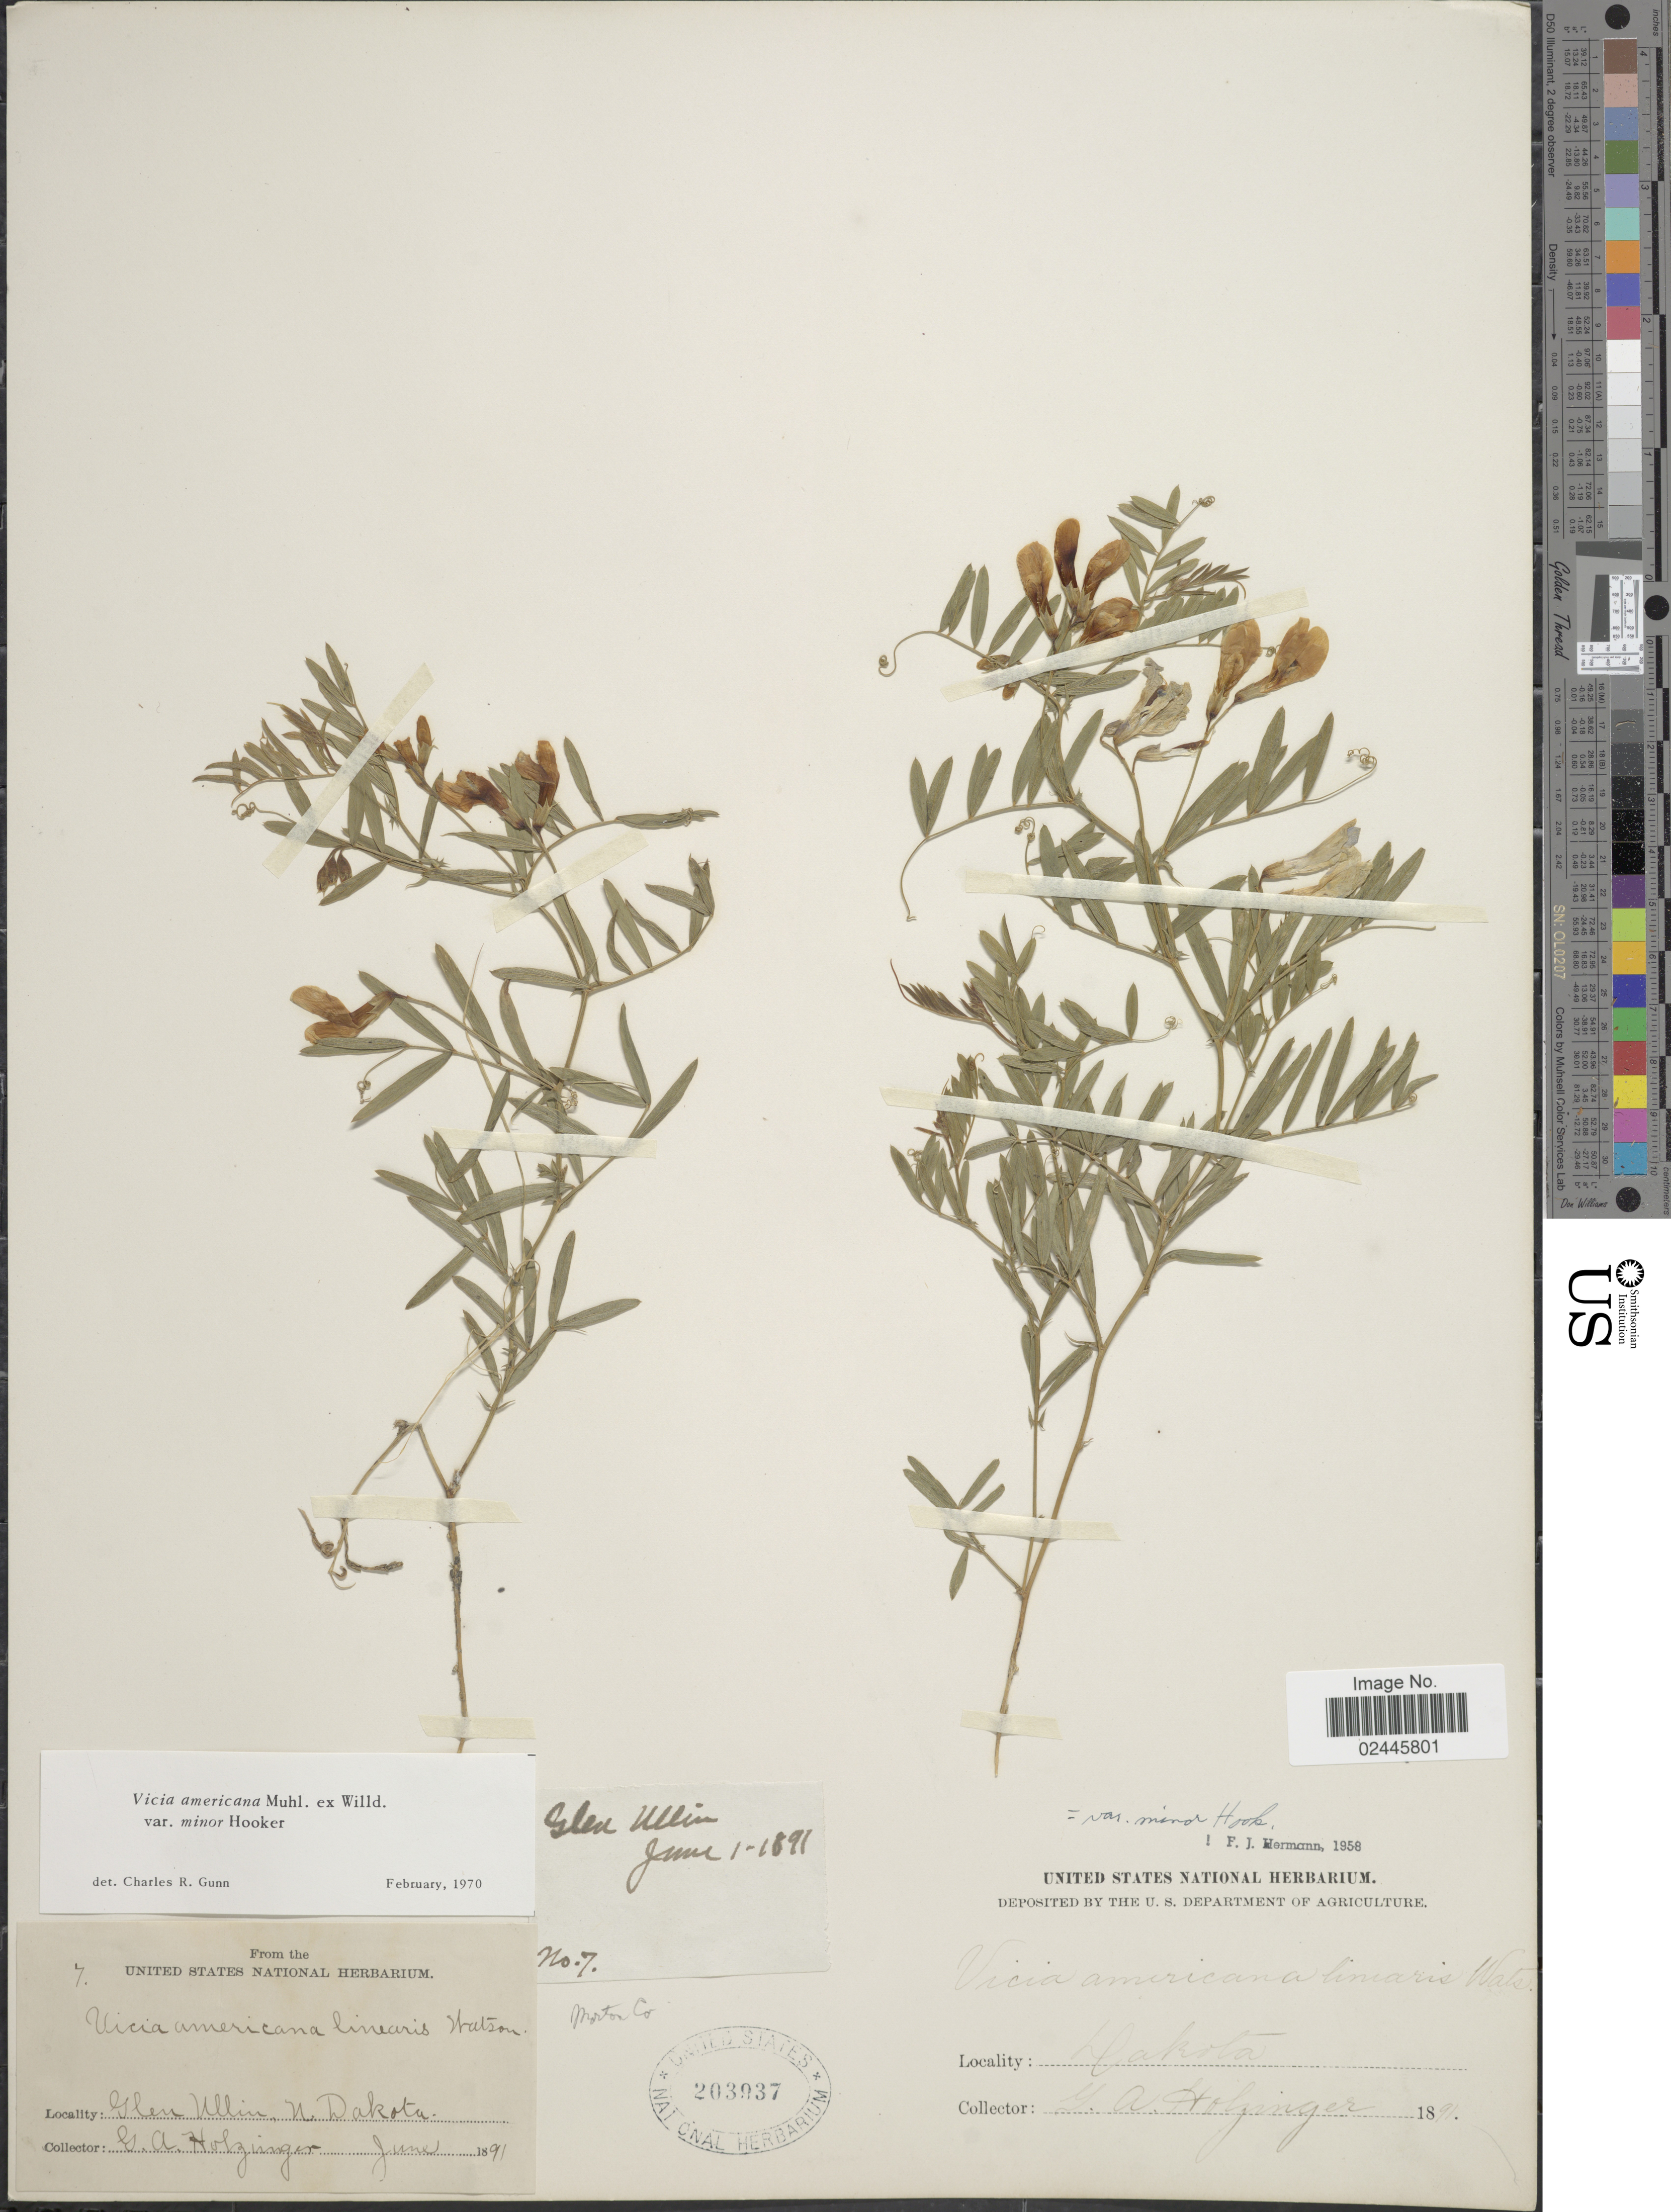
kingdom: Plantae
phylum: Tracheophyta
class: Magnoliopsida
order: Fabales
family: Fabaceae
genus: Vicia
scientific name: Vicia americana var. minor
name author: Hook.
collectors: G. A. Holzinger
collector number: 7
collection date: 1891-06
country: United States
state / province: North Dakota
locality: Glen Ullin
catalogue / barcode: US 203937